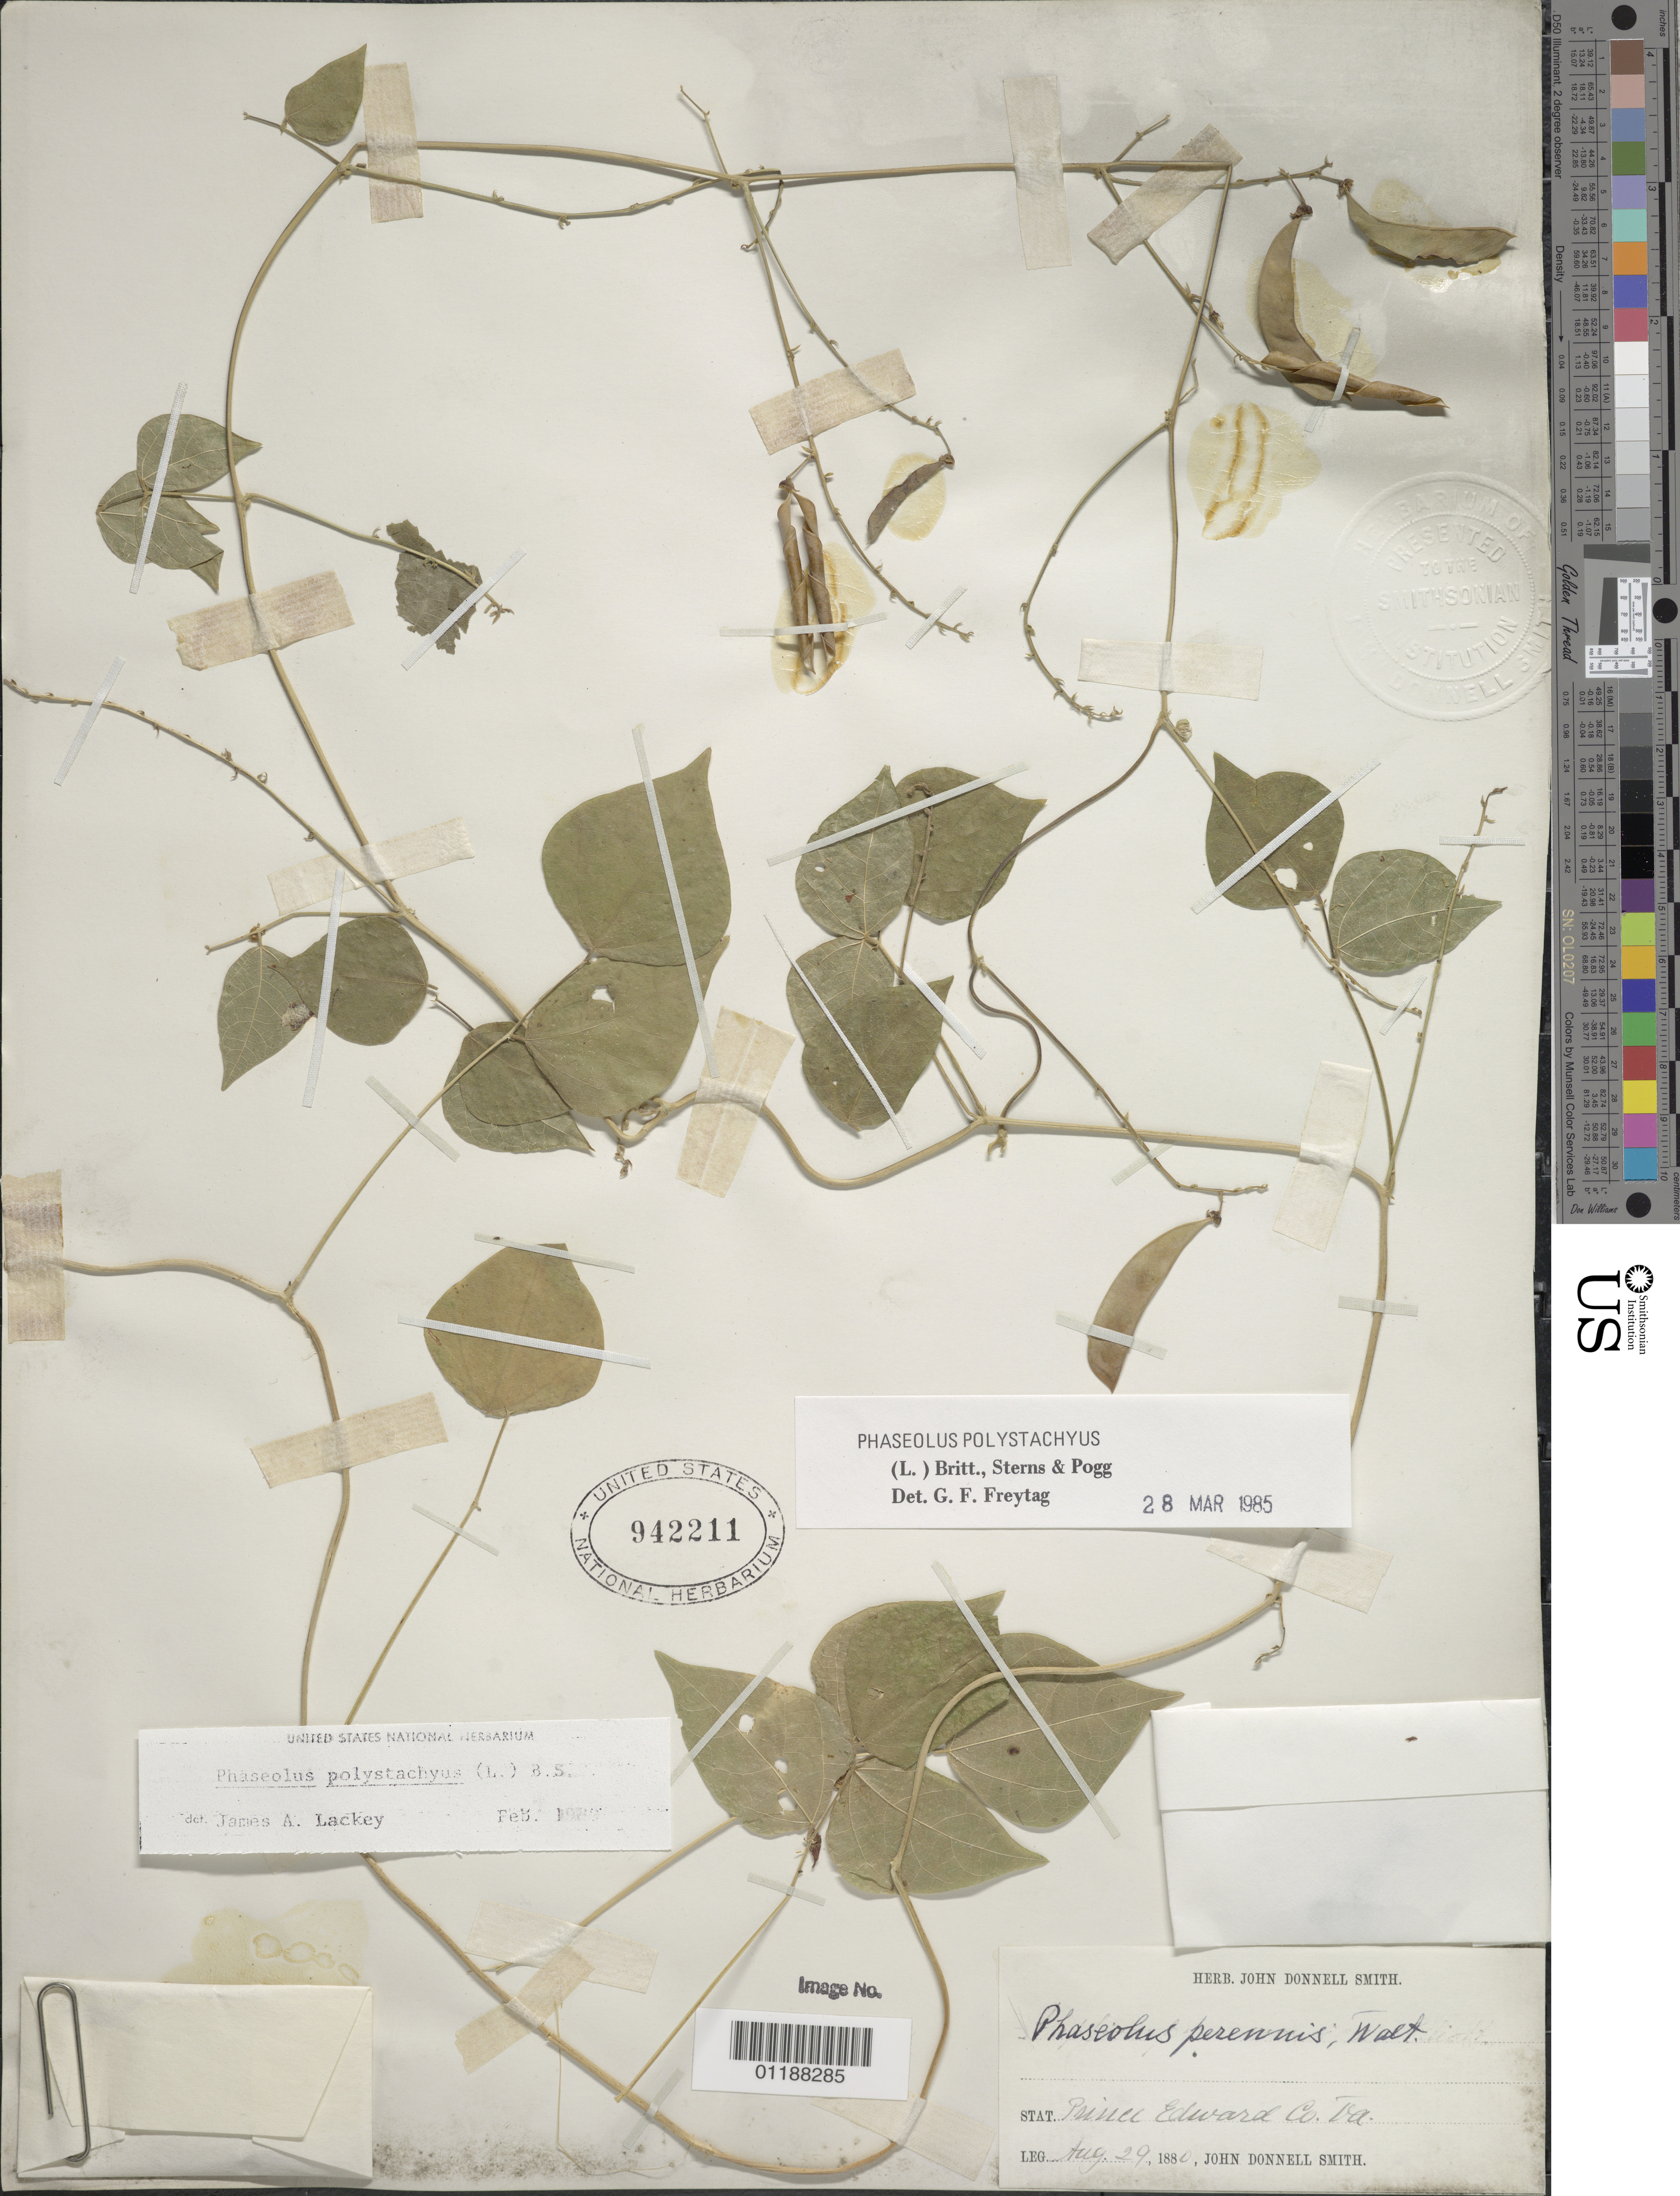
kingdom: Plantae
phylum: Tracheophyta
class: Magnoliopsida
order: Fabales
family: Fabaceae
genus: Phaseolus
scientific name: Phaseolus polystachios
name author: (L.) Britton, Stearns & Poggenb.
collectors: J. Donnell Smith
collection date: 1880-08-29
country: United States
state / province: Virginia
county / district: Prince Edward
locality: Prince Edward Co.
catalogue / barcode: US 942211